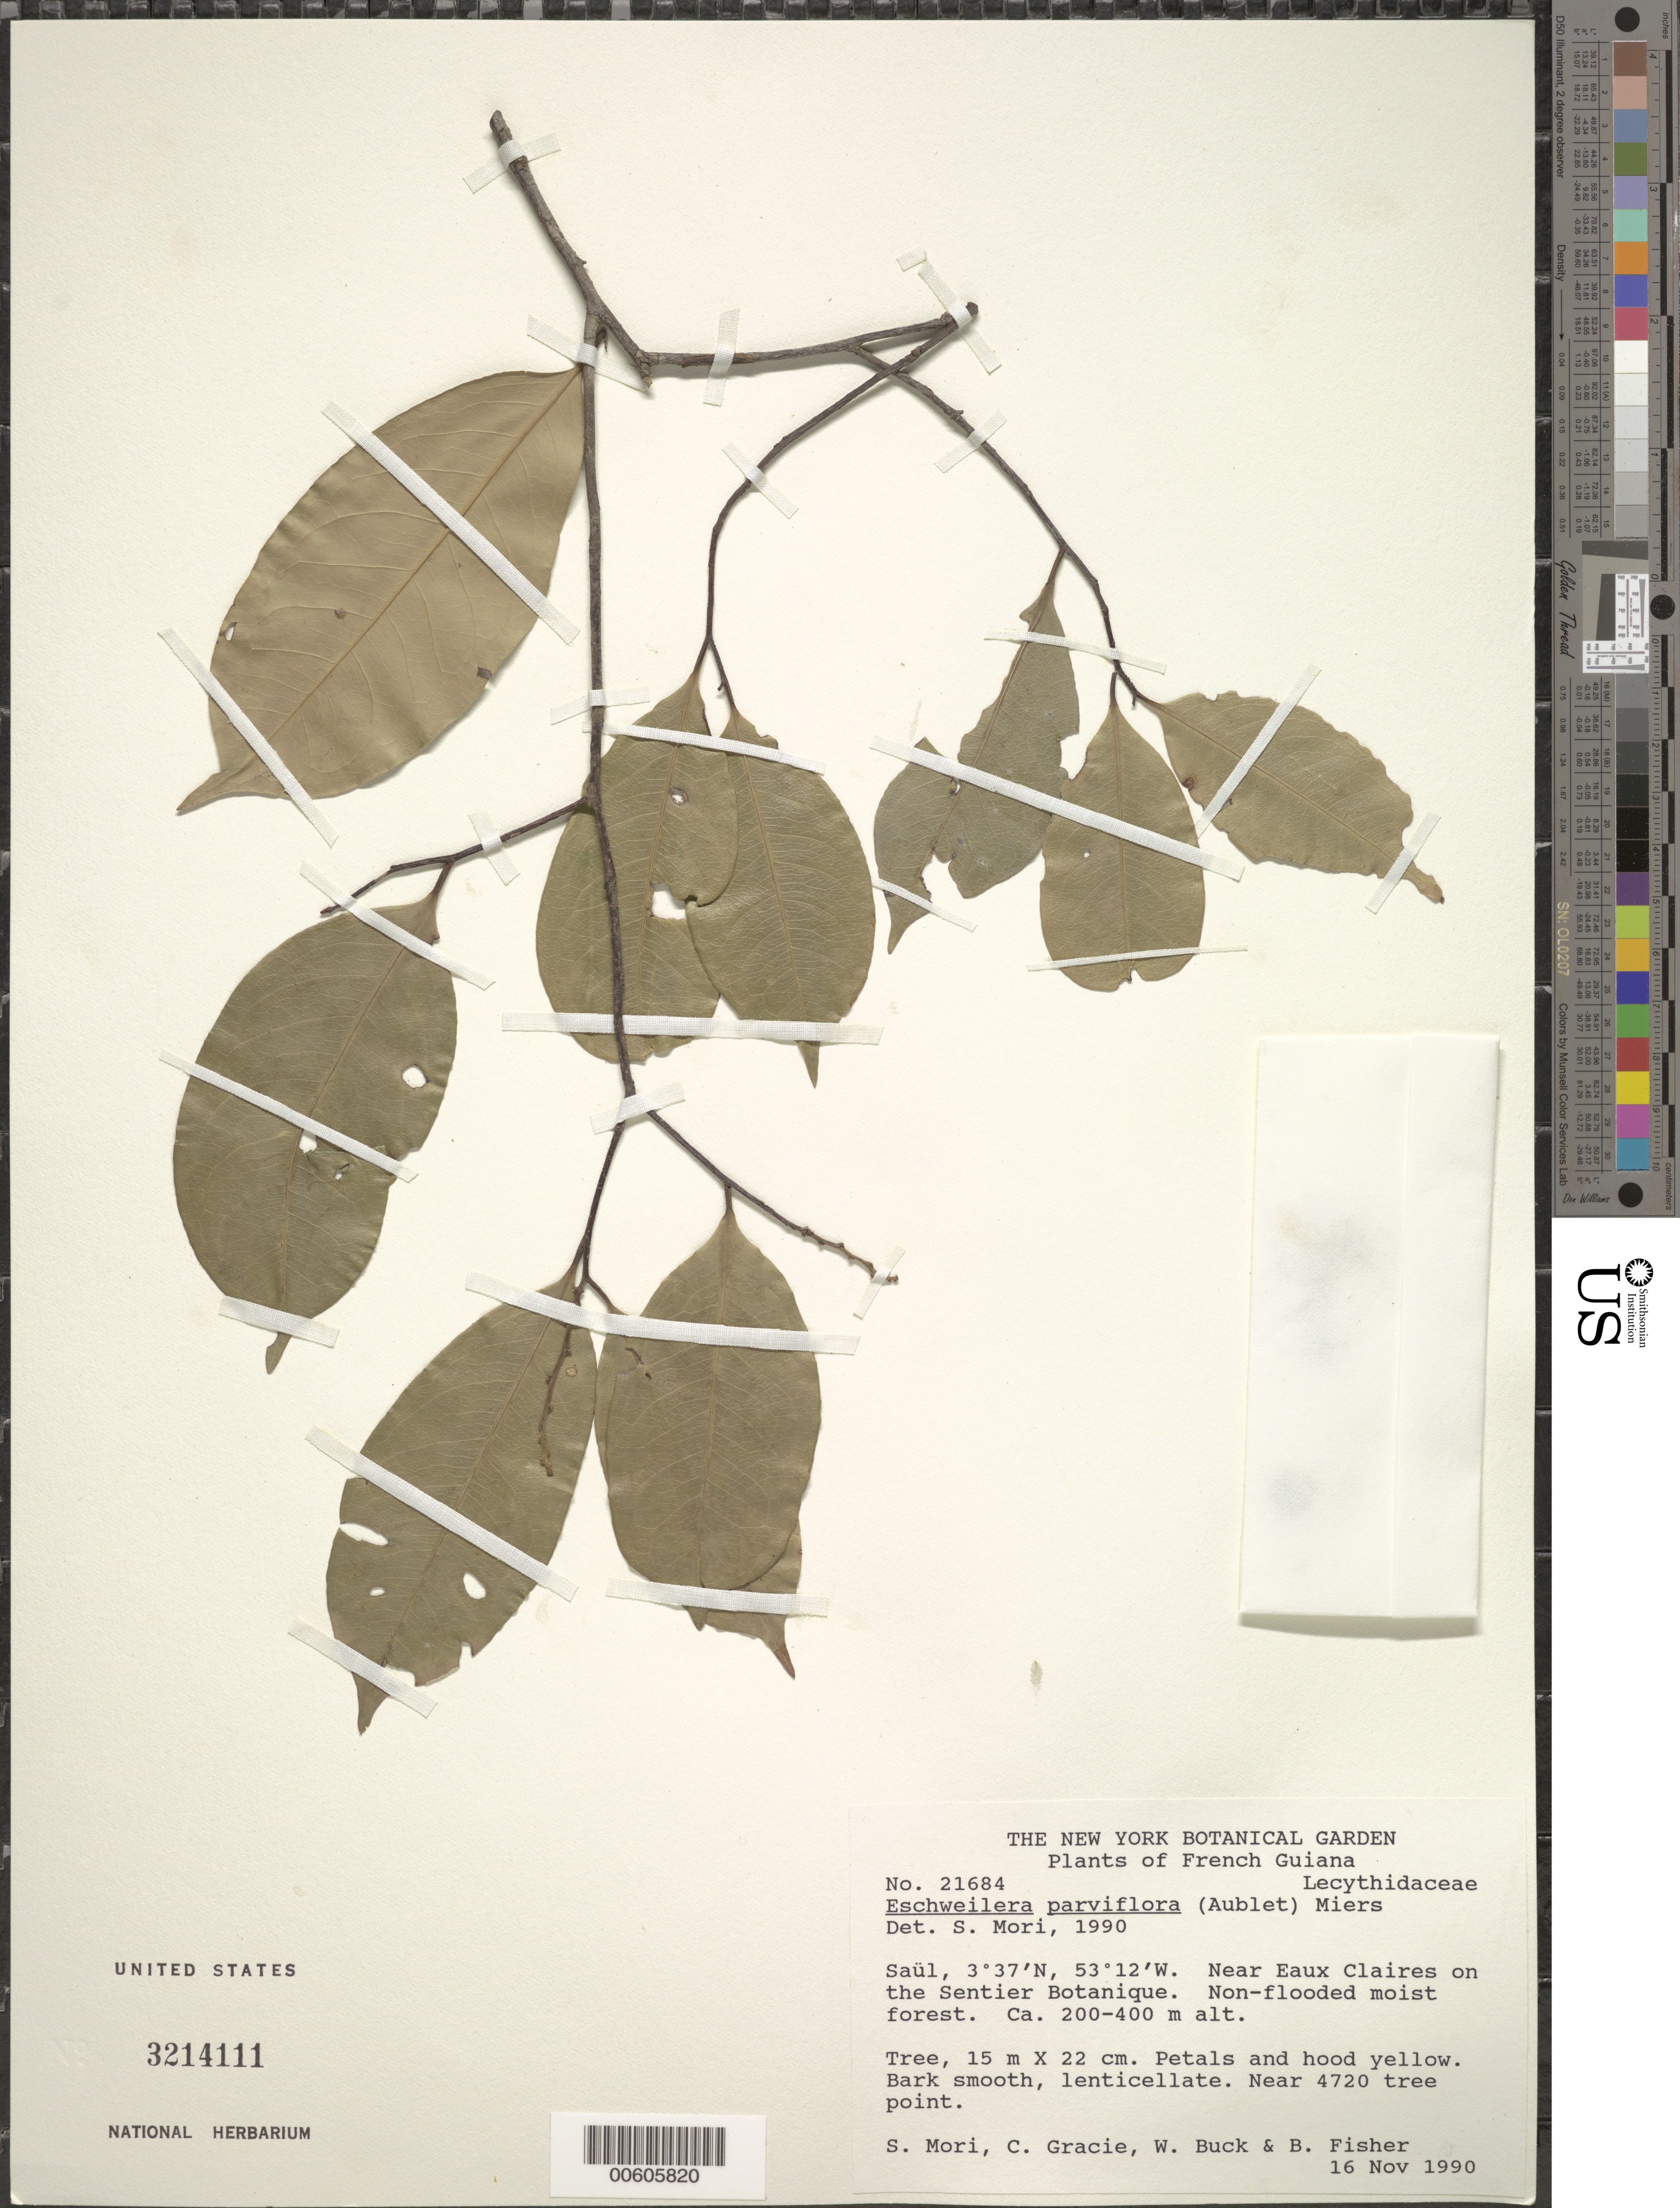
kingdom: Plantae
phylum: Tracheophyta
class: Magnoliopsida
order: Ericales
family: Lecythidaceae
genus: Eschweilera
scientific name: Eschweilera parviflora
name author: (Aubl.) Miers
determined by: Mori, Scott A.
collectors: S. Mori, C. A. Gracie, W. Buck & B. Fisher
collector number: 21684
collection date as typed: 16-Nov-90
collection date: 1990-11-16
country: French Guiana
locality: Saül, vicinity of Eaux Claires, on the Sentier Botanique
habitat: Non-flooded moist forest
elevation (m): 200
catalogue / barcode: US 3214111